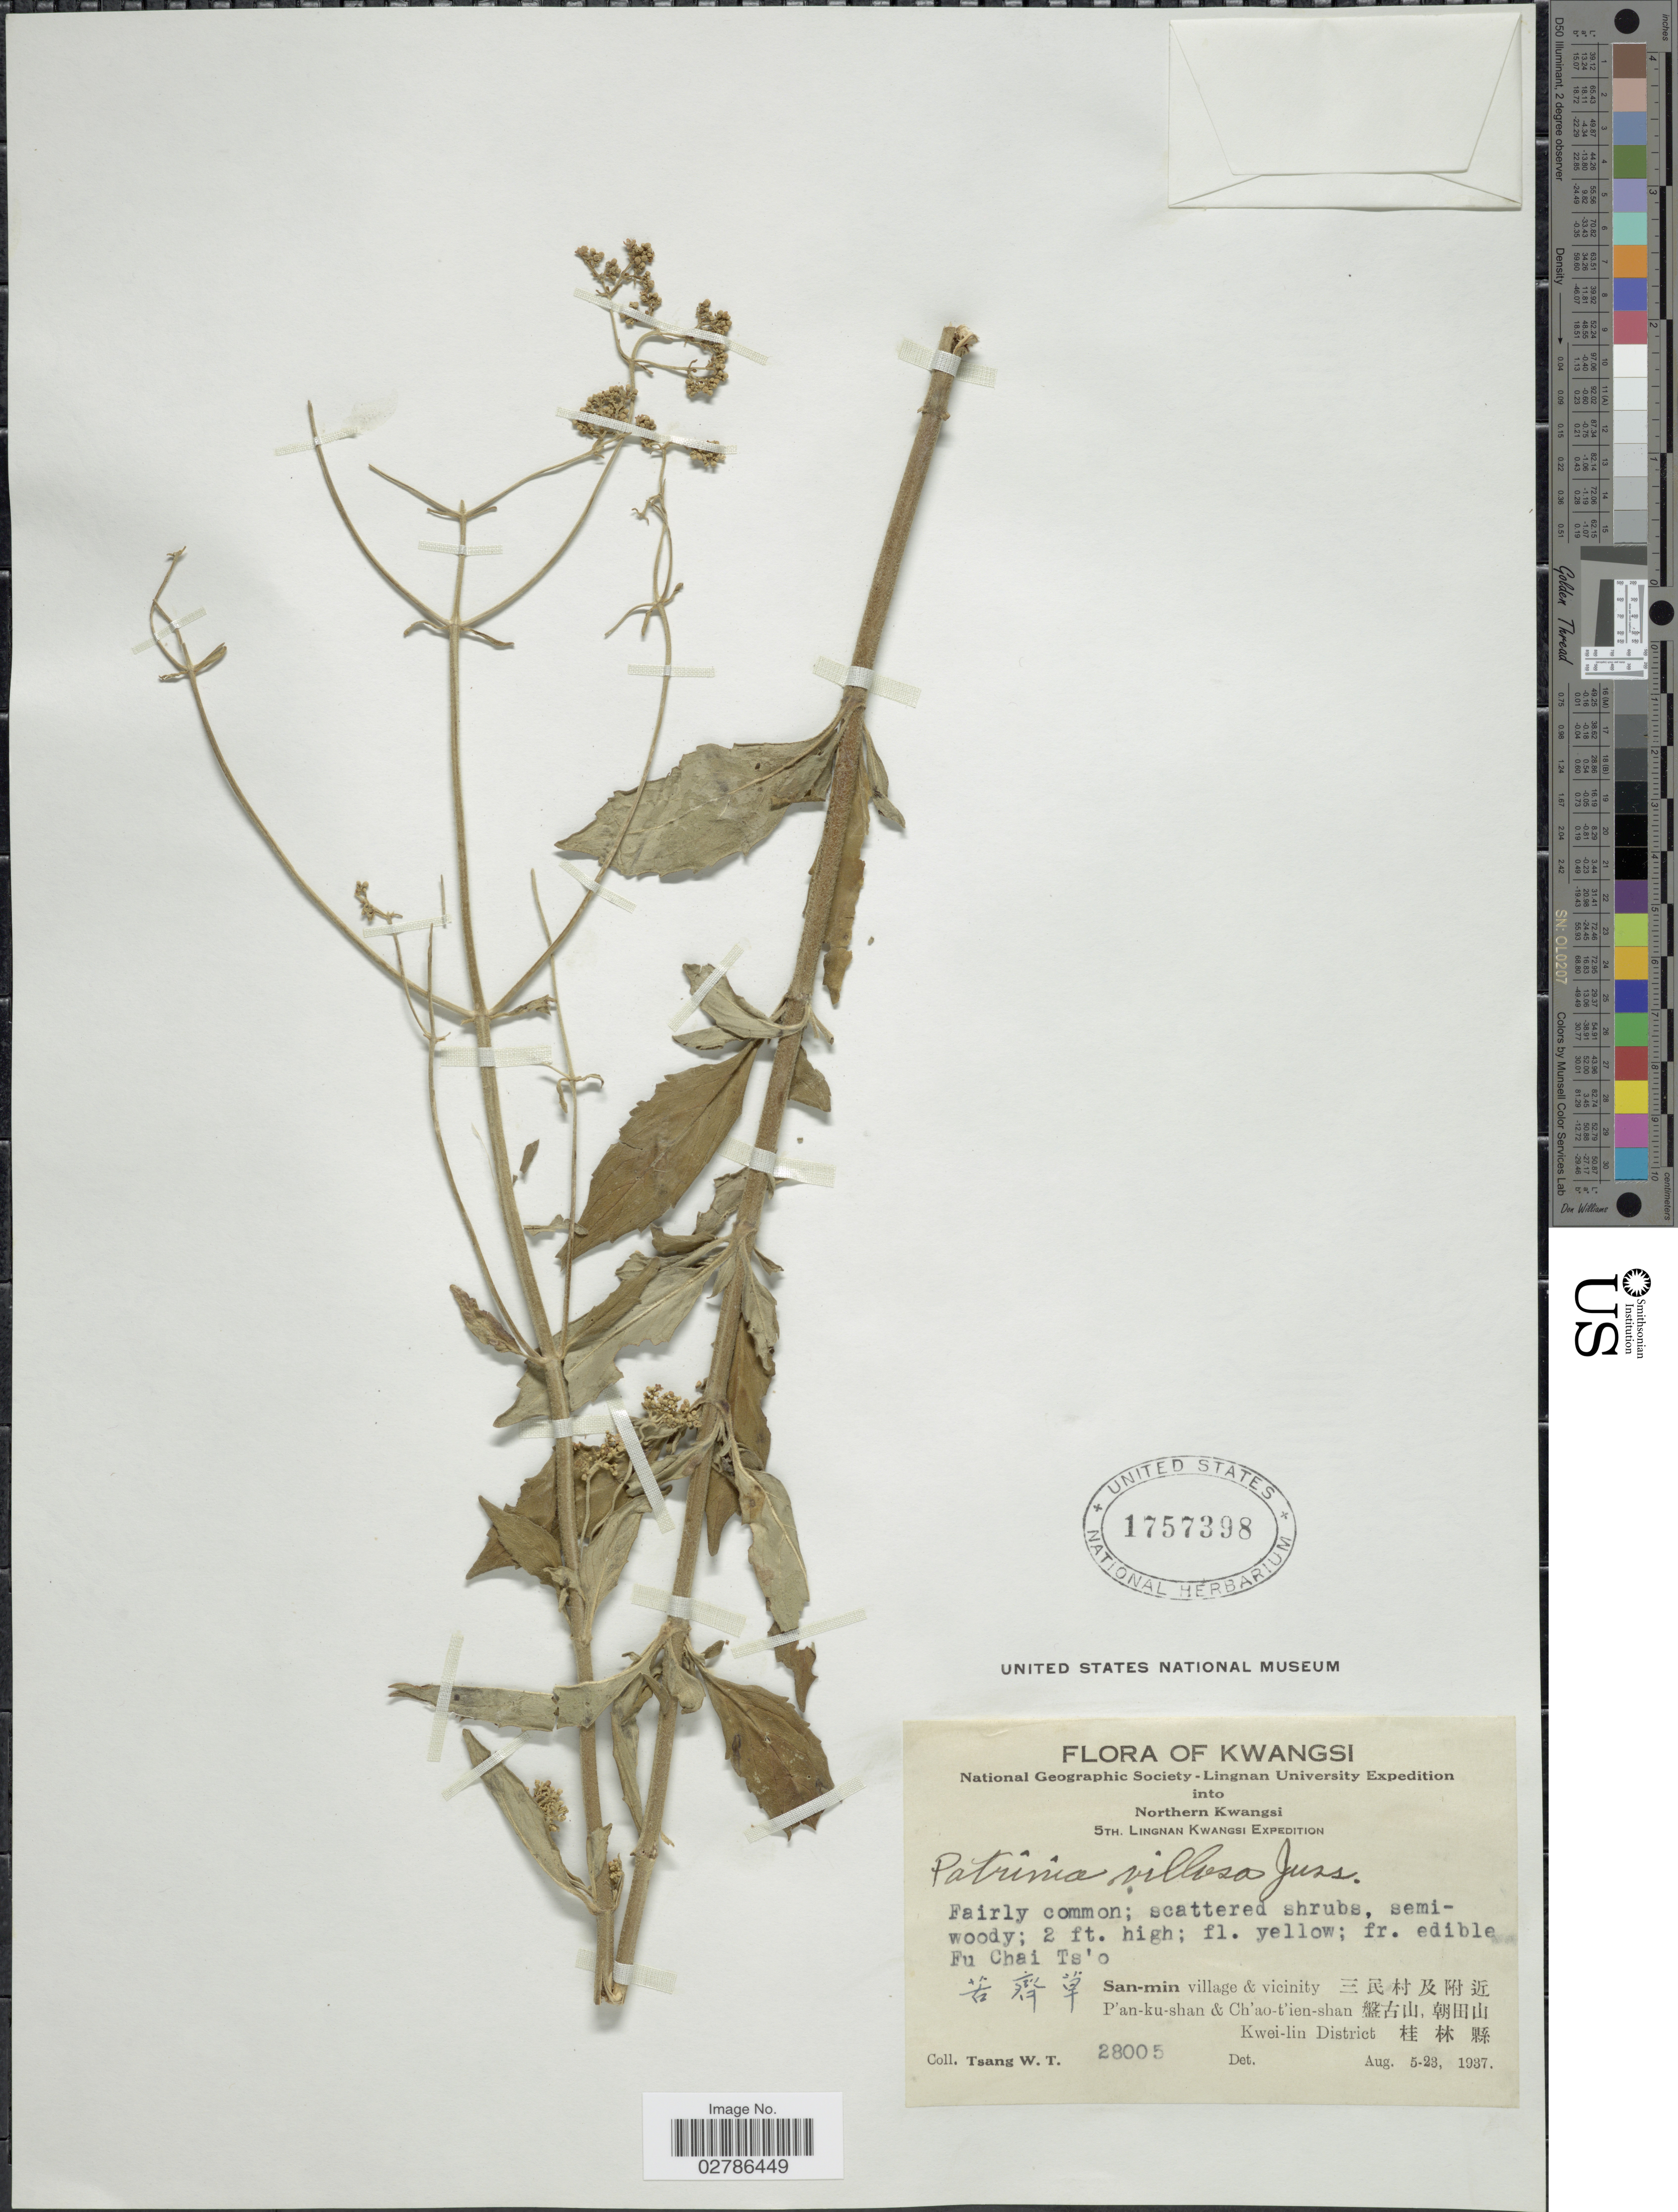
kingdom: Plantae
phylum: Tracheophyta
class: Magnoliopsida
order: Dipsacales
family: Caprifoliaceae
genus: Patrinia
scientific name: Patrinia villosa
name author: (Thunb.) Dufr.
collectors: W. T. Tsang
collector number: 28005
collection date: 1937-08-05/1937-08-23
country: China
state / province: Guangxi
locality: Kwangsi, Northern Kwangsi, Fu Chai Ts'o, San-min village & vicinity, P'an-ku-shan &Ch'ao-t'ien-shan, Kwei-lin District.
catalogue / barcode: US 1757398